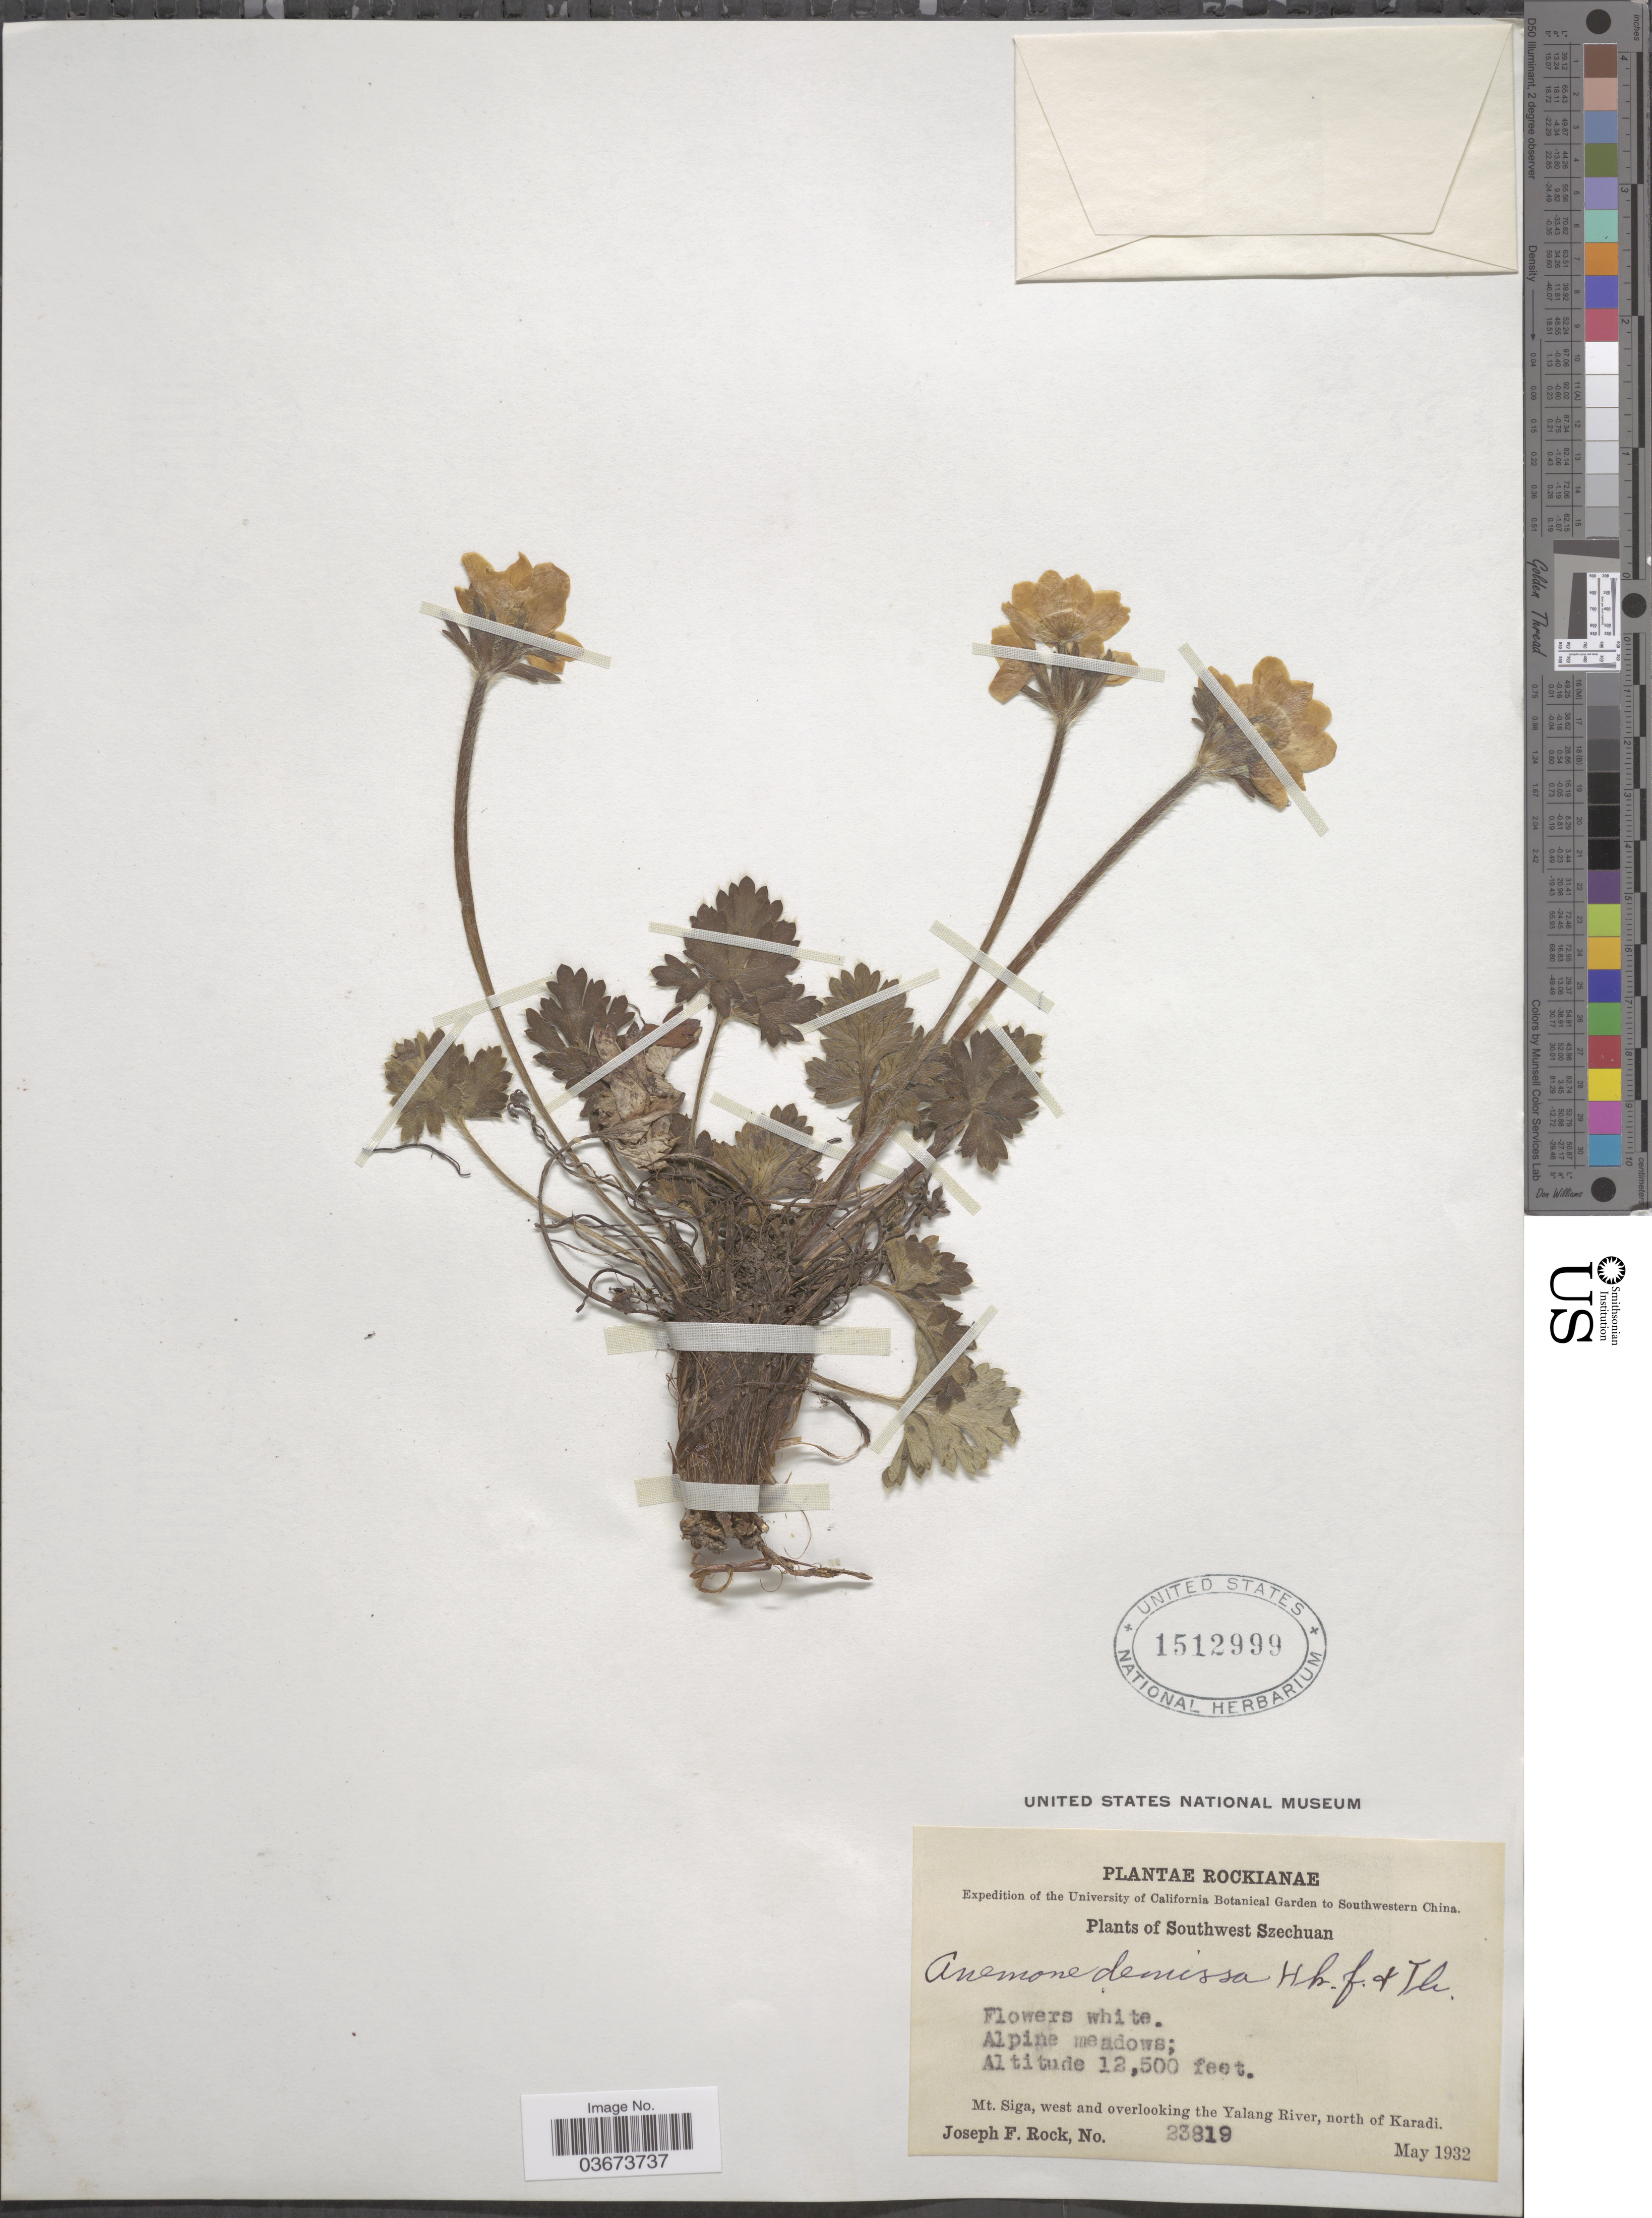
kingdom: Plantae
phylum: Tracheophyta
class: Magnoliopsida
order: Ranunculales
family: Ranunculaceae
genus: Anemone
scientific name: Anemone demissa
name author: (Thomson) Hook.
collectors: J. F. Rock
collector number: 23819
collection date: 1932-05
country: China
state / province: Sichuan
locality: Southwestern China. Southwest Szechuan. Mt. Siga, west and overlooking the Yalang River, north of Karadi.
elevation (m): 3810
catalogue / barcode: US 1512999